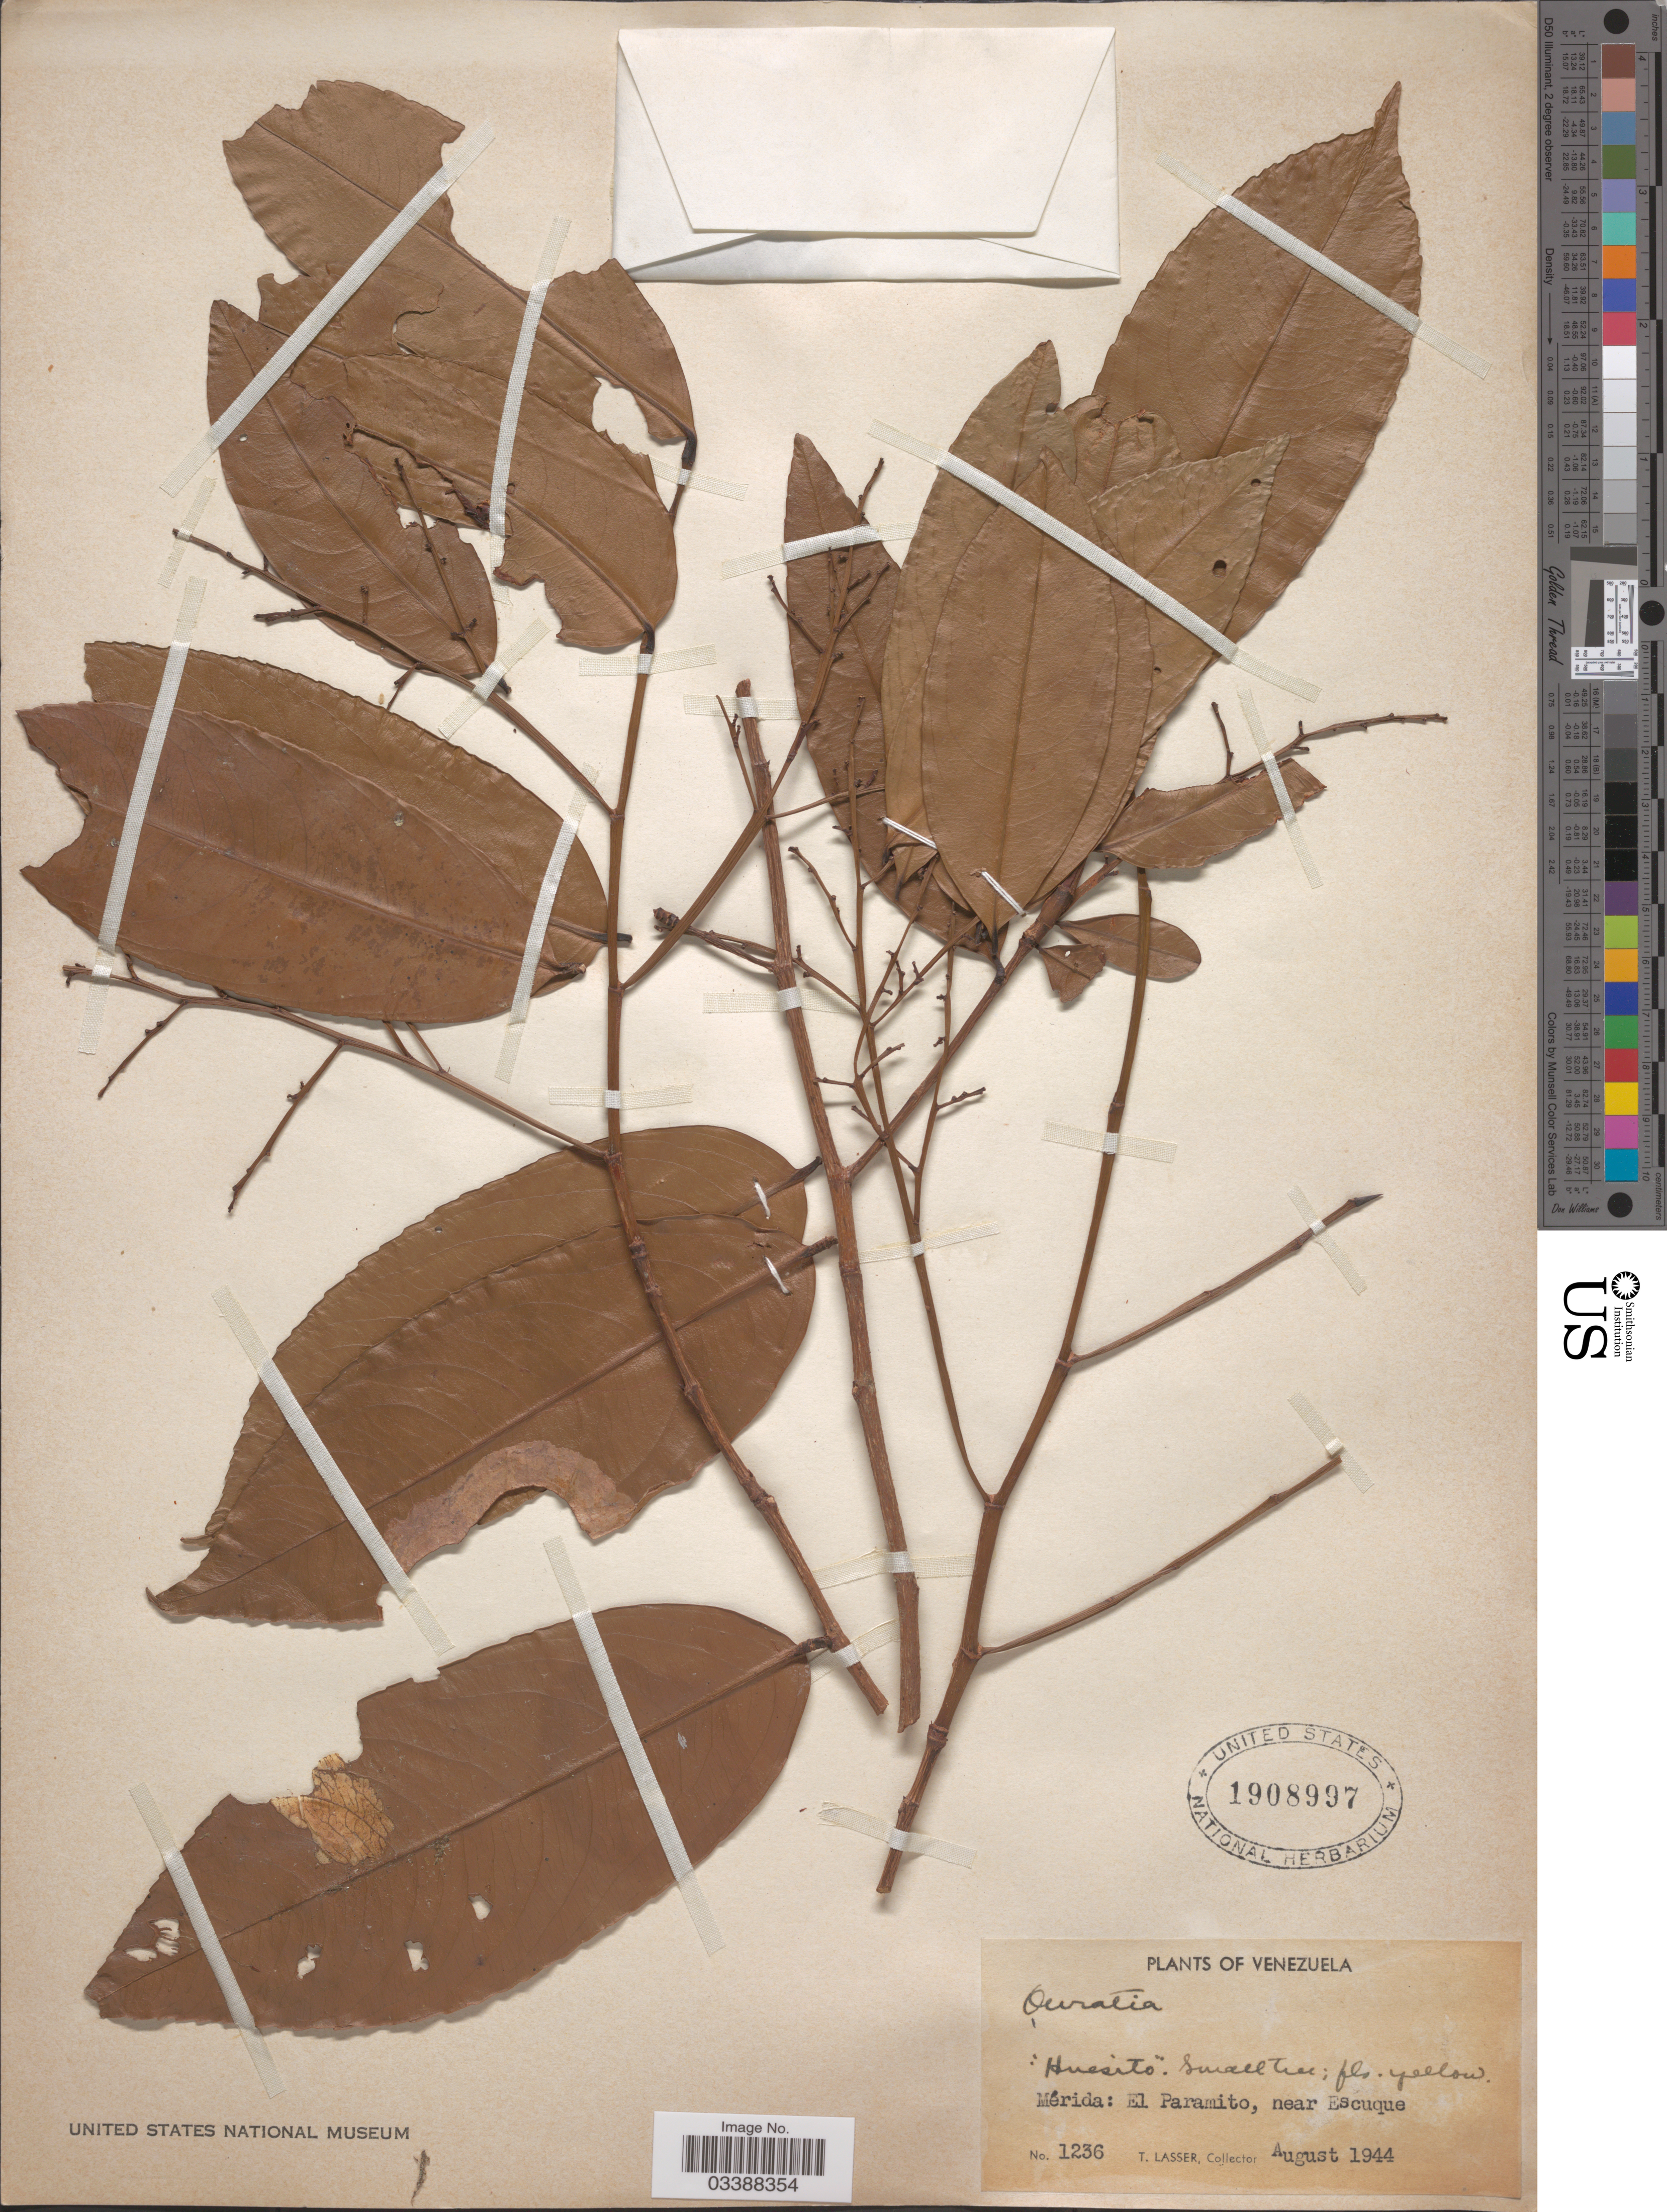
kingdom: Plantae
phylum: Tracheophyta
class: Magnoliopsida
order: Malpighiales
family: Ochnaceae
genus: Ouratea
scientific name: Ouratea sp.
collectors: T. Lasser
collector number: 1236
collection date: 1944-08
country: Venezuela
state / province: Mérida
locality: El Paramito, near Escuque.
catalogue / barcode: US 1908997